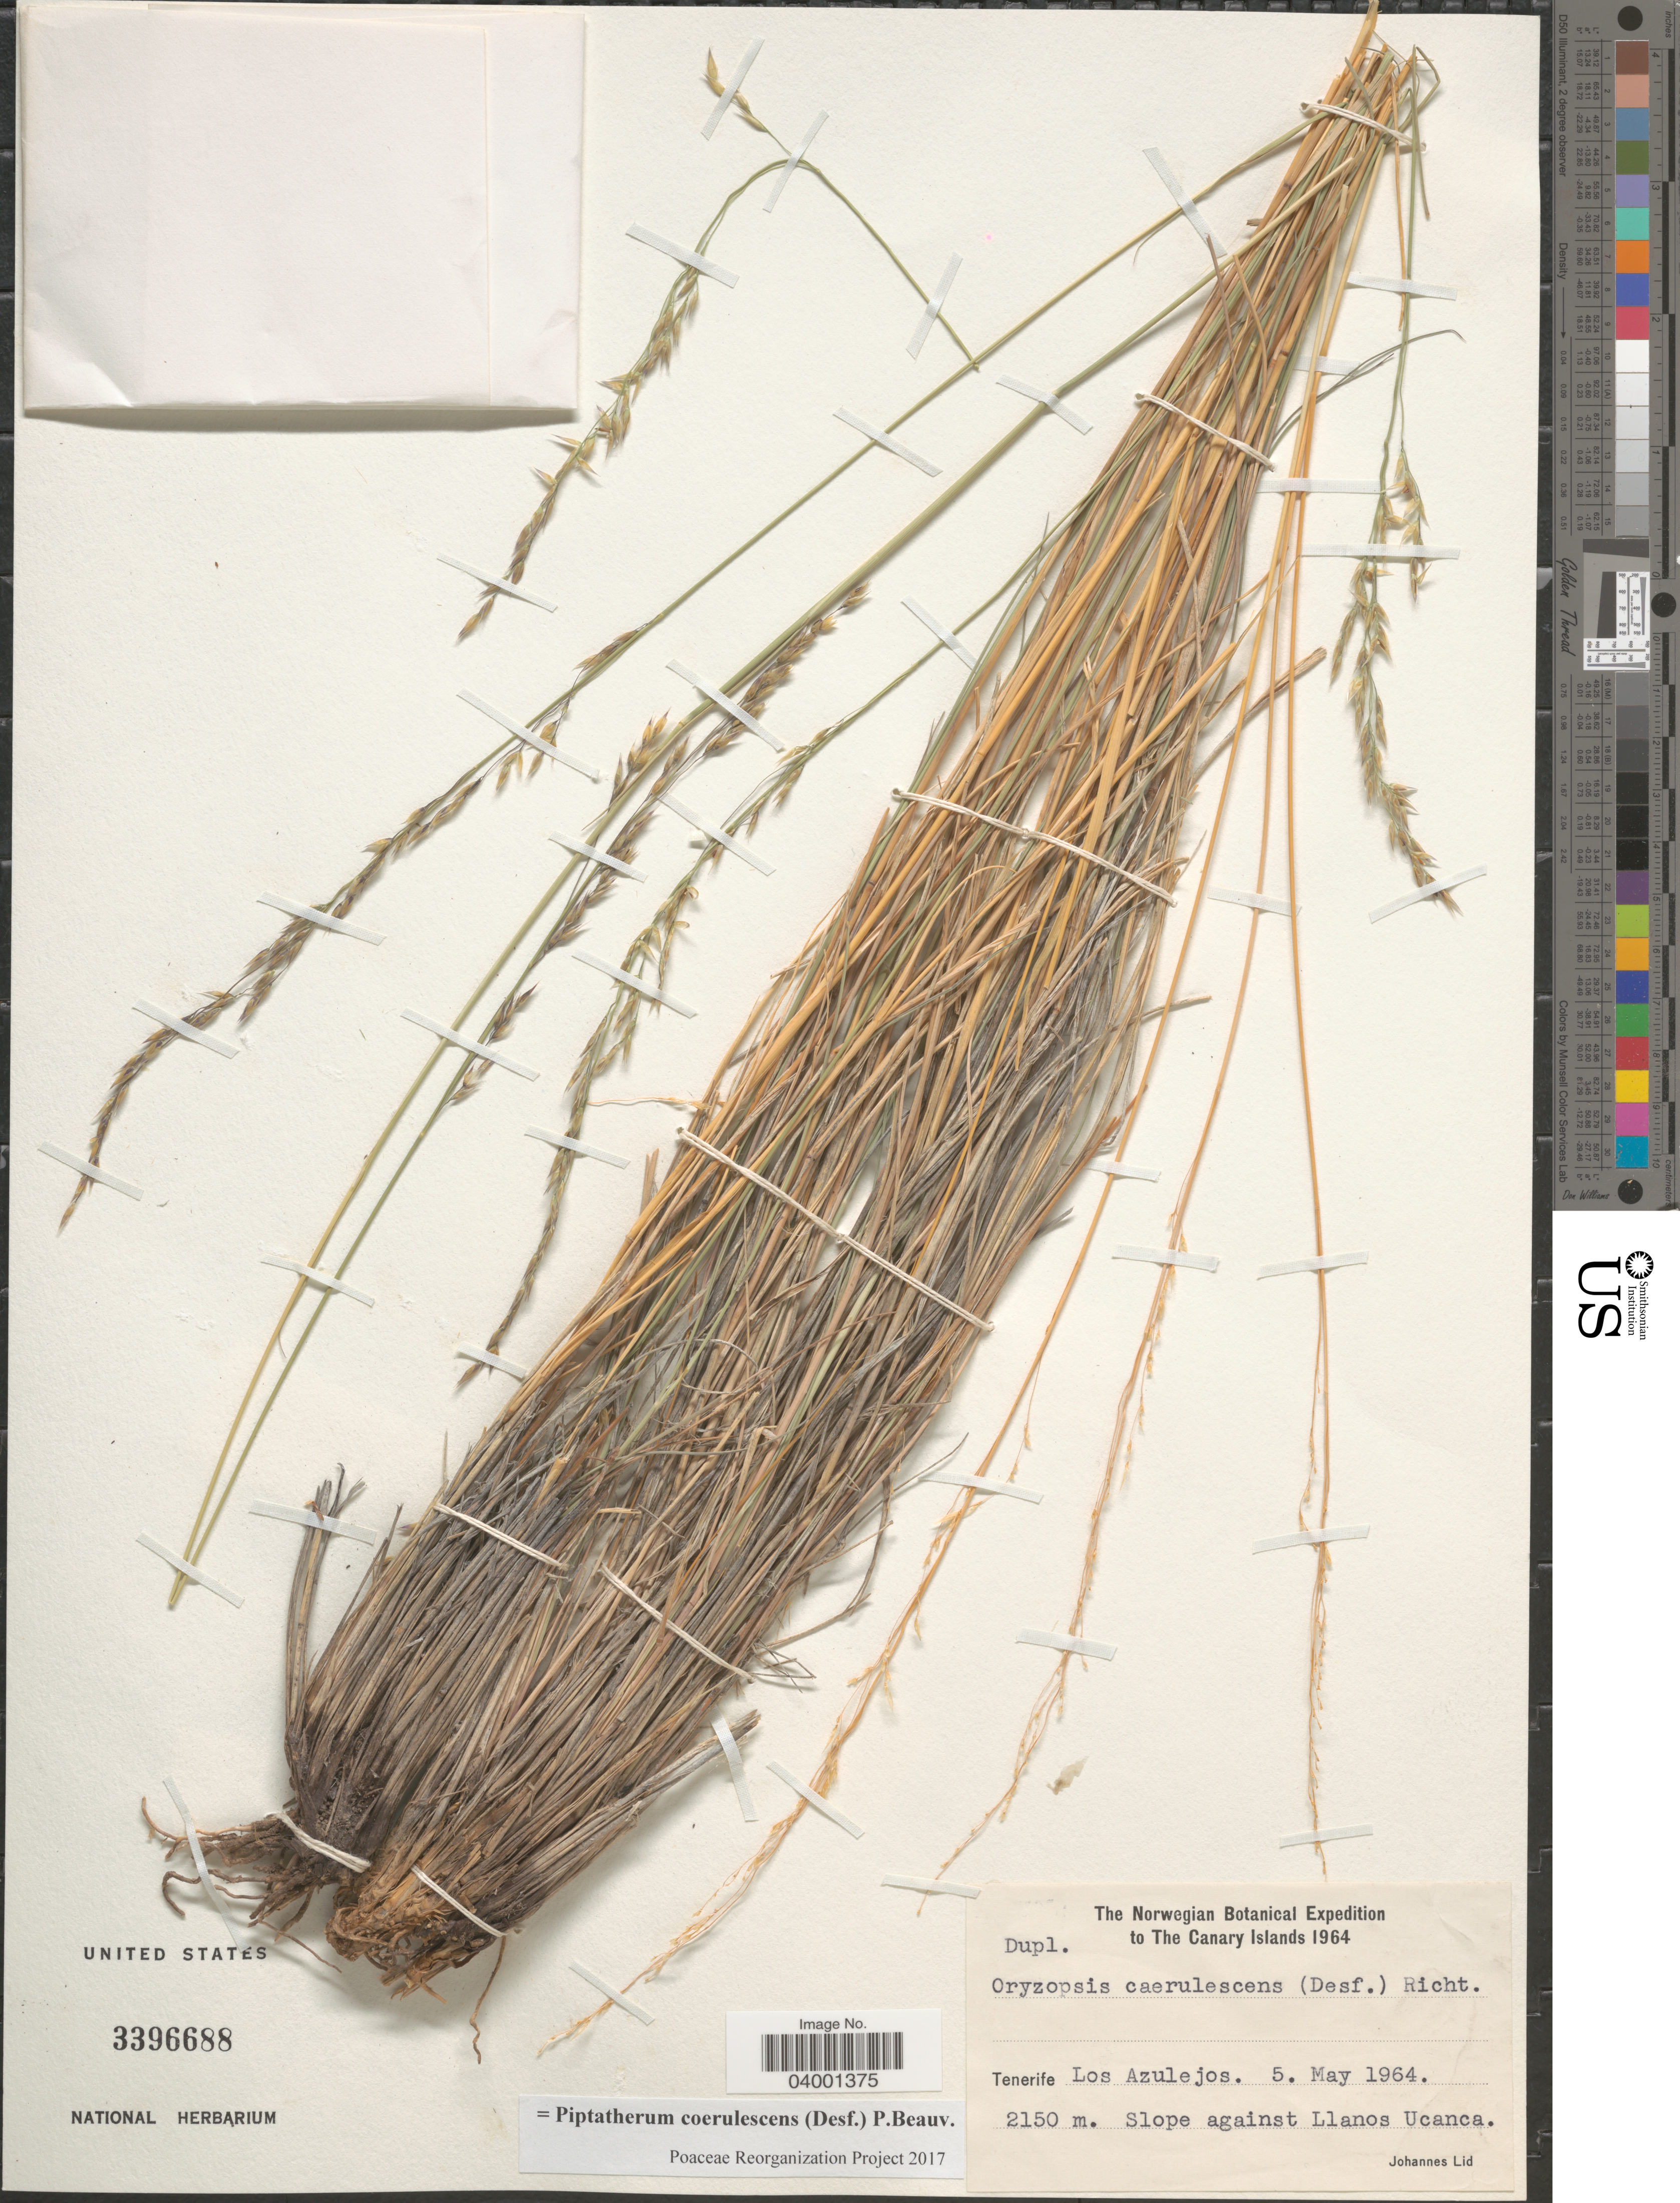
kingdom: Plantae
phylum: Tracheophyta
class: Liliopsida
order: Poales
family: Poaceae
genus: Piptatherum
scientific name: Piptatherum coerulescens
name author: (Desf.) P. Beauv.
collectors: J. Lid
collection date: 1964-05-05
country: Spain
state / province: Canarias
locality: The Canary Islands. Tenerife Los Azulejos. Slope against Llanos Ucanca.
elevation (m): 2150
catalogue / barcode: US 3396688